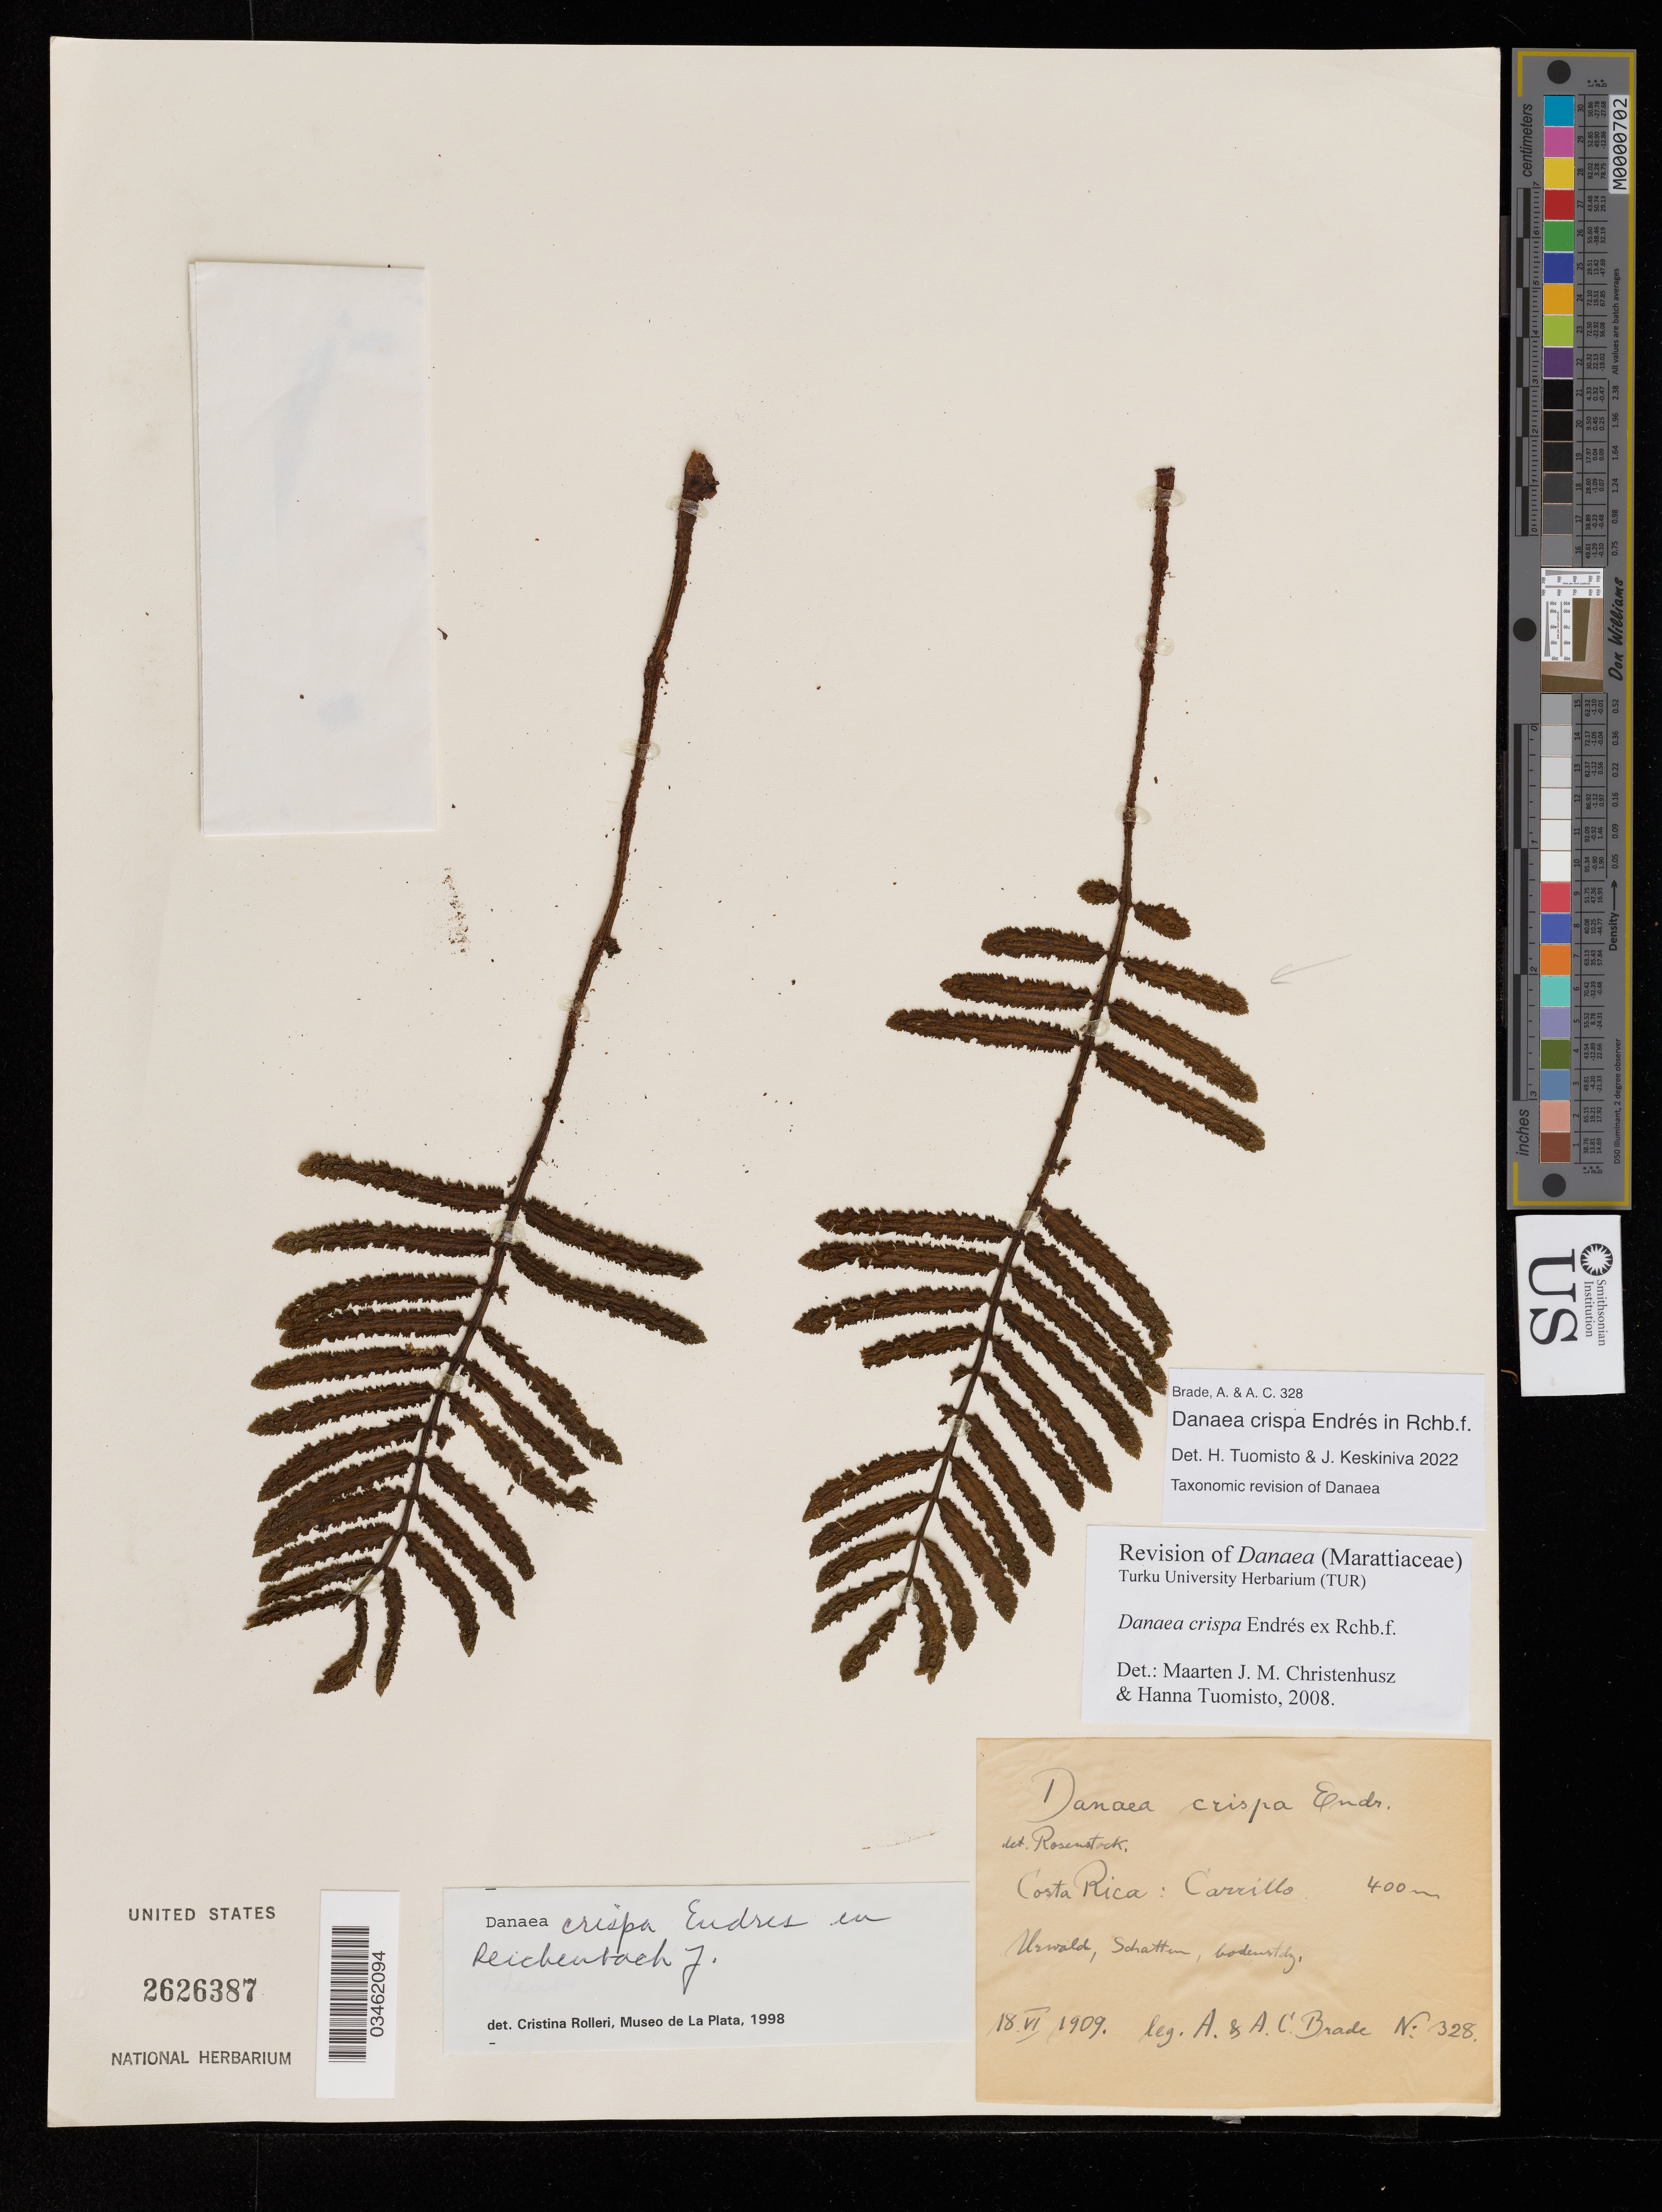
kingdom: Plantae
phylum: Tracheophyta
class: Polypodiopsida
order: Marattiales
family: Marattiaceae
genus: Danaea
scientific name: Danaea crispa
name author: Endrés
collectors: A. Brade & A. C. Brade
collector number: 328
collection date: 1909-06-18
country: Costa Rica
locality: Carrillo.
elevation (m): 400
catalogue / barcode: US 2626387